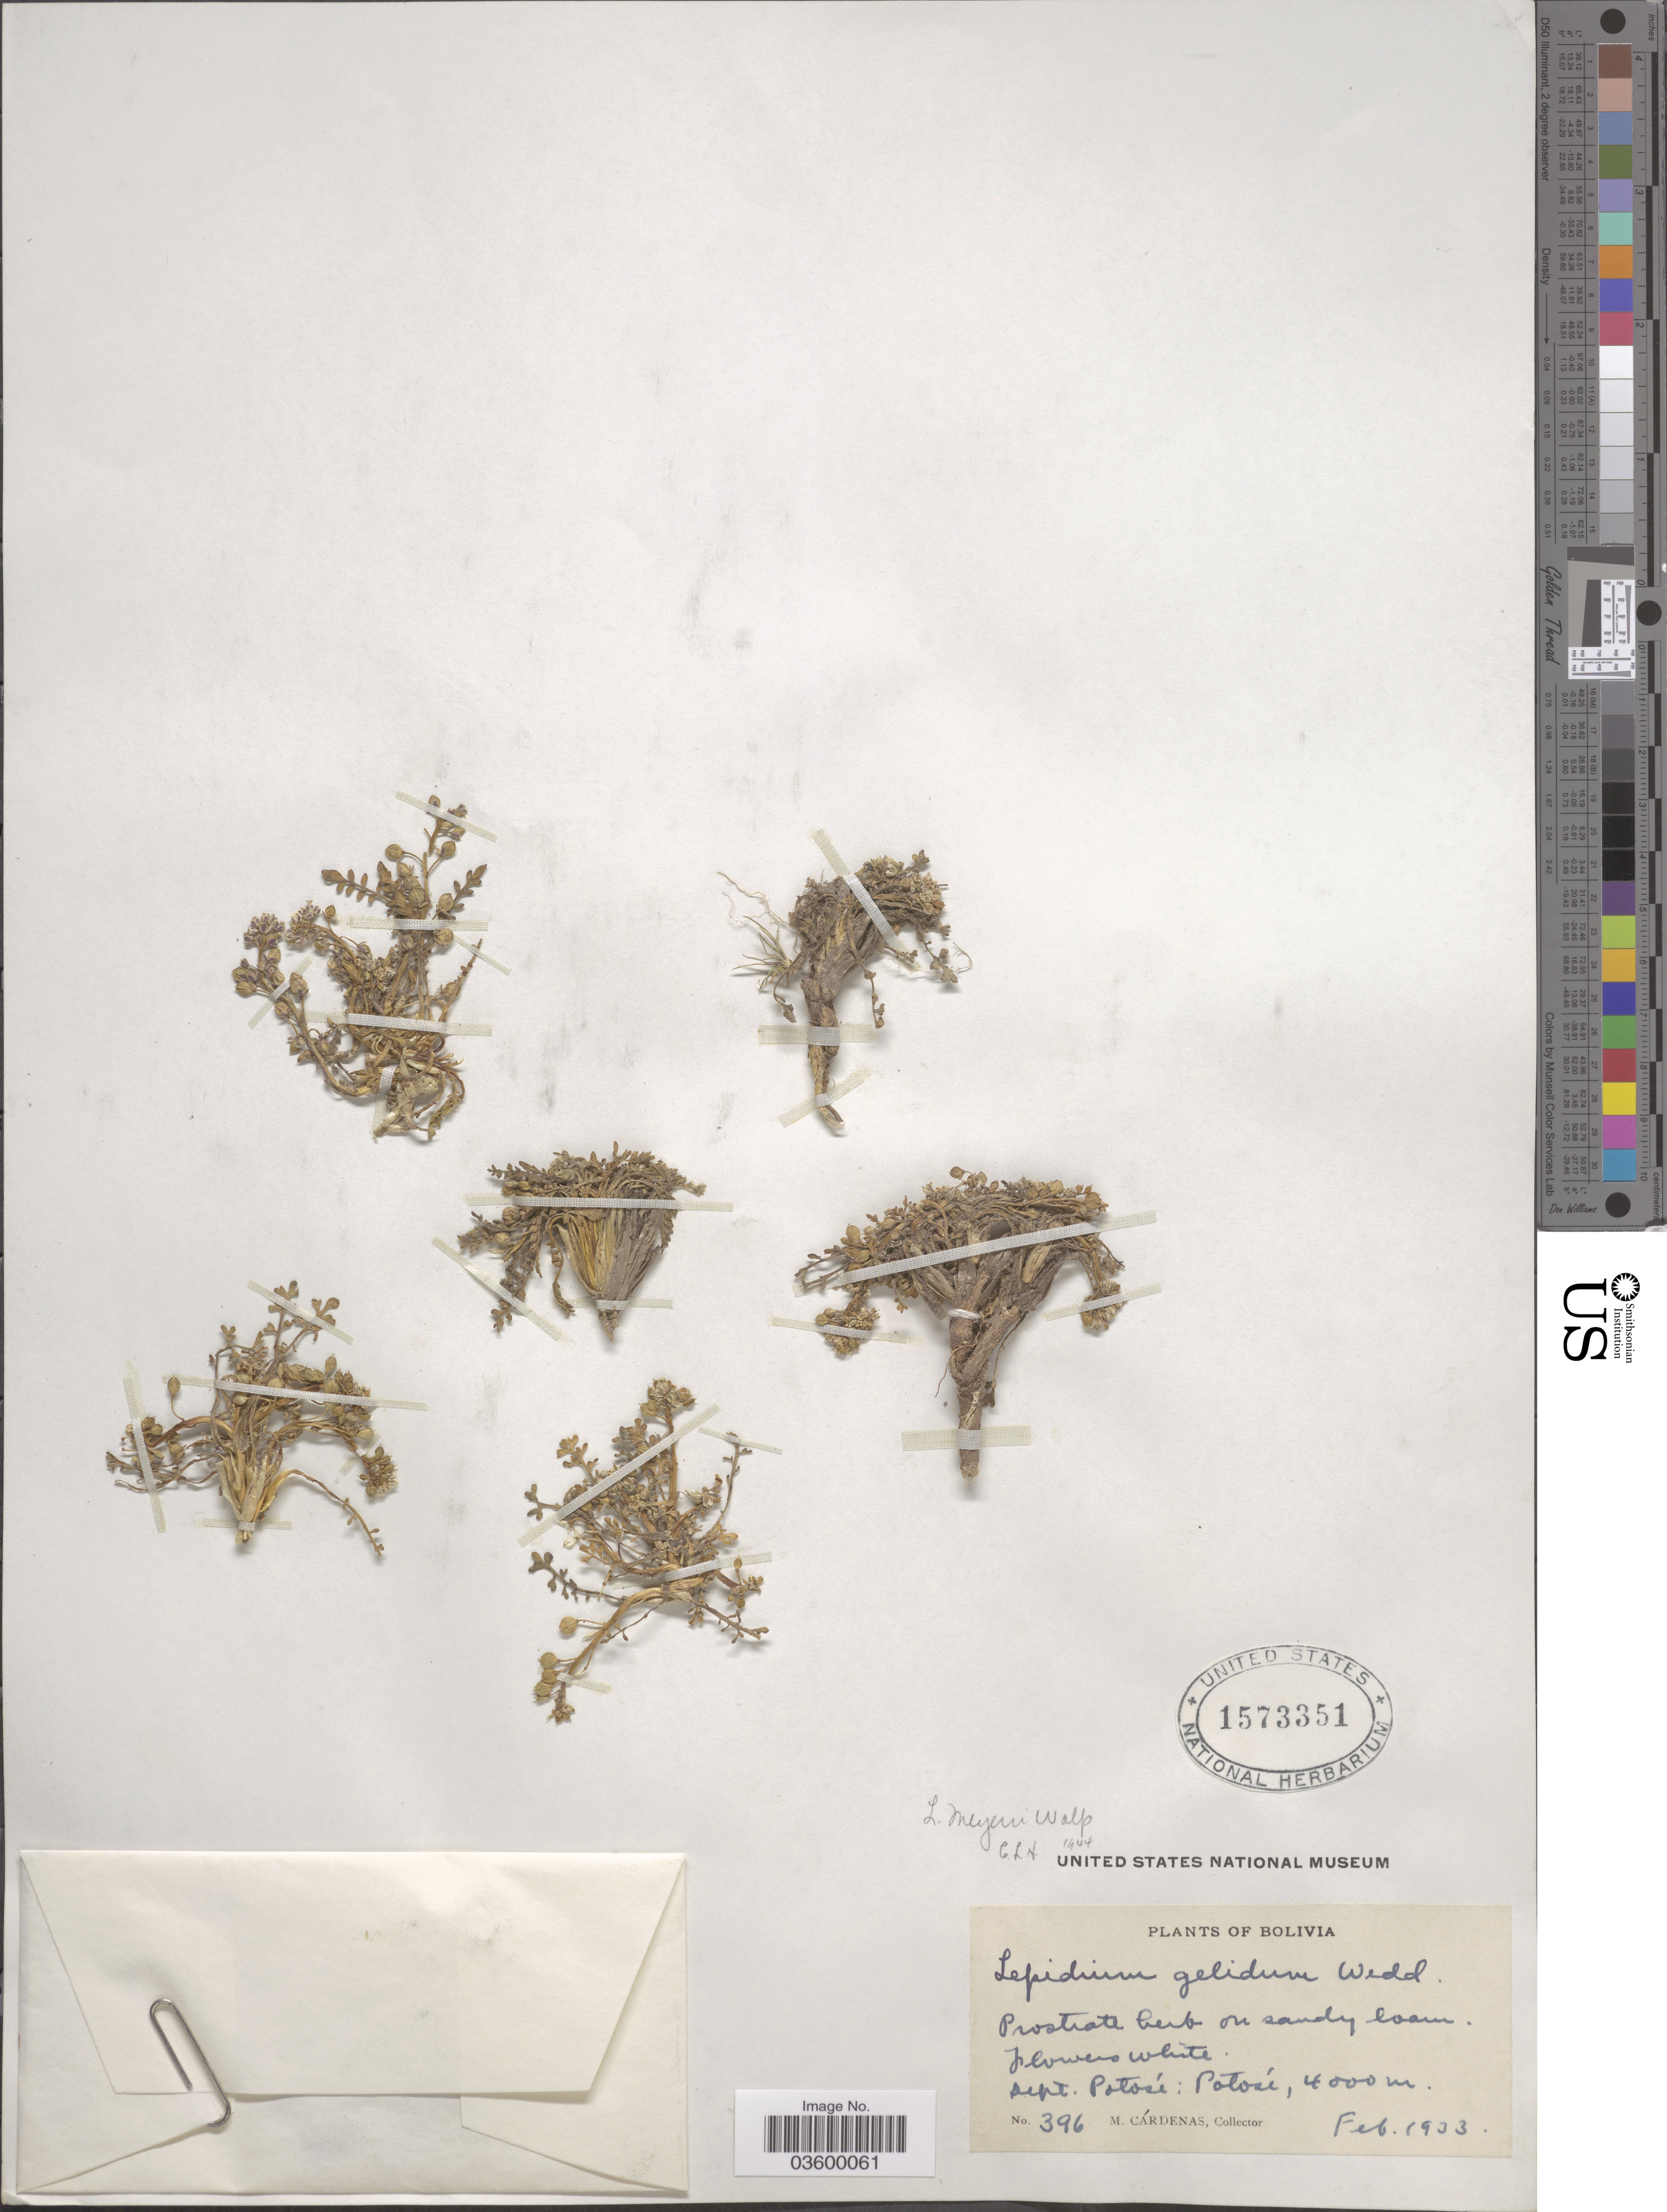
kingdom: Plantae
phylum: Tracheophyta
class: Magnoliopsida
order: Brassicales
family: Brassicaceae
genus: Lepidium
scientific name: Lepidium meyenii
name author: Walp.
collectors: M. Cárdenas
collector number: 396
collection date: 1933-02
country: Bolivia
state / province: Potosi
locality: Dept. Potosí.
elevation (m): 4000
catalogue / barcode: US 1573351